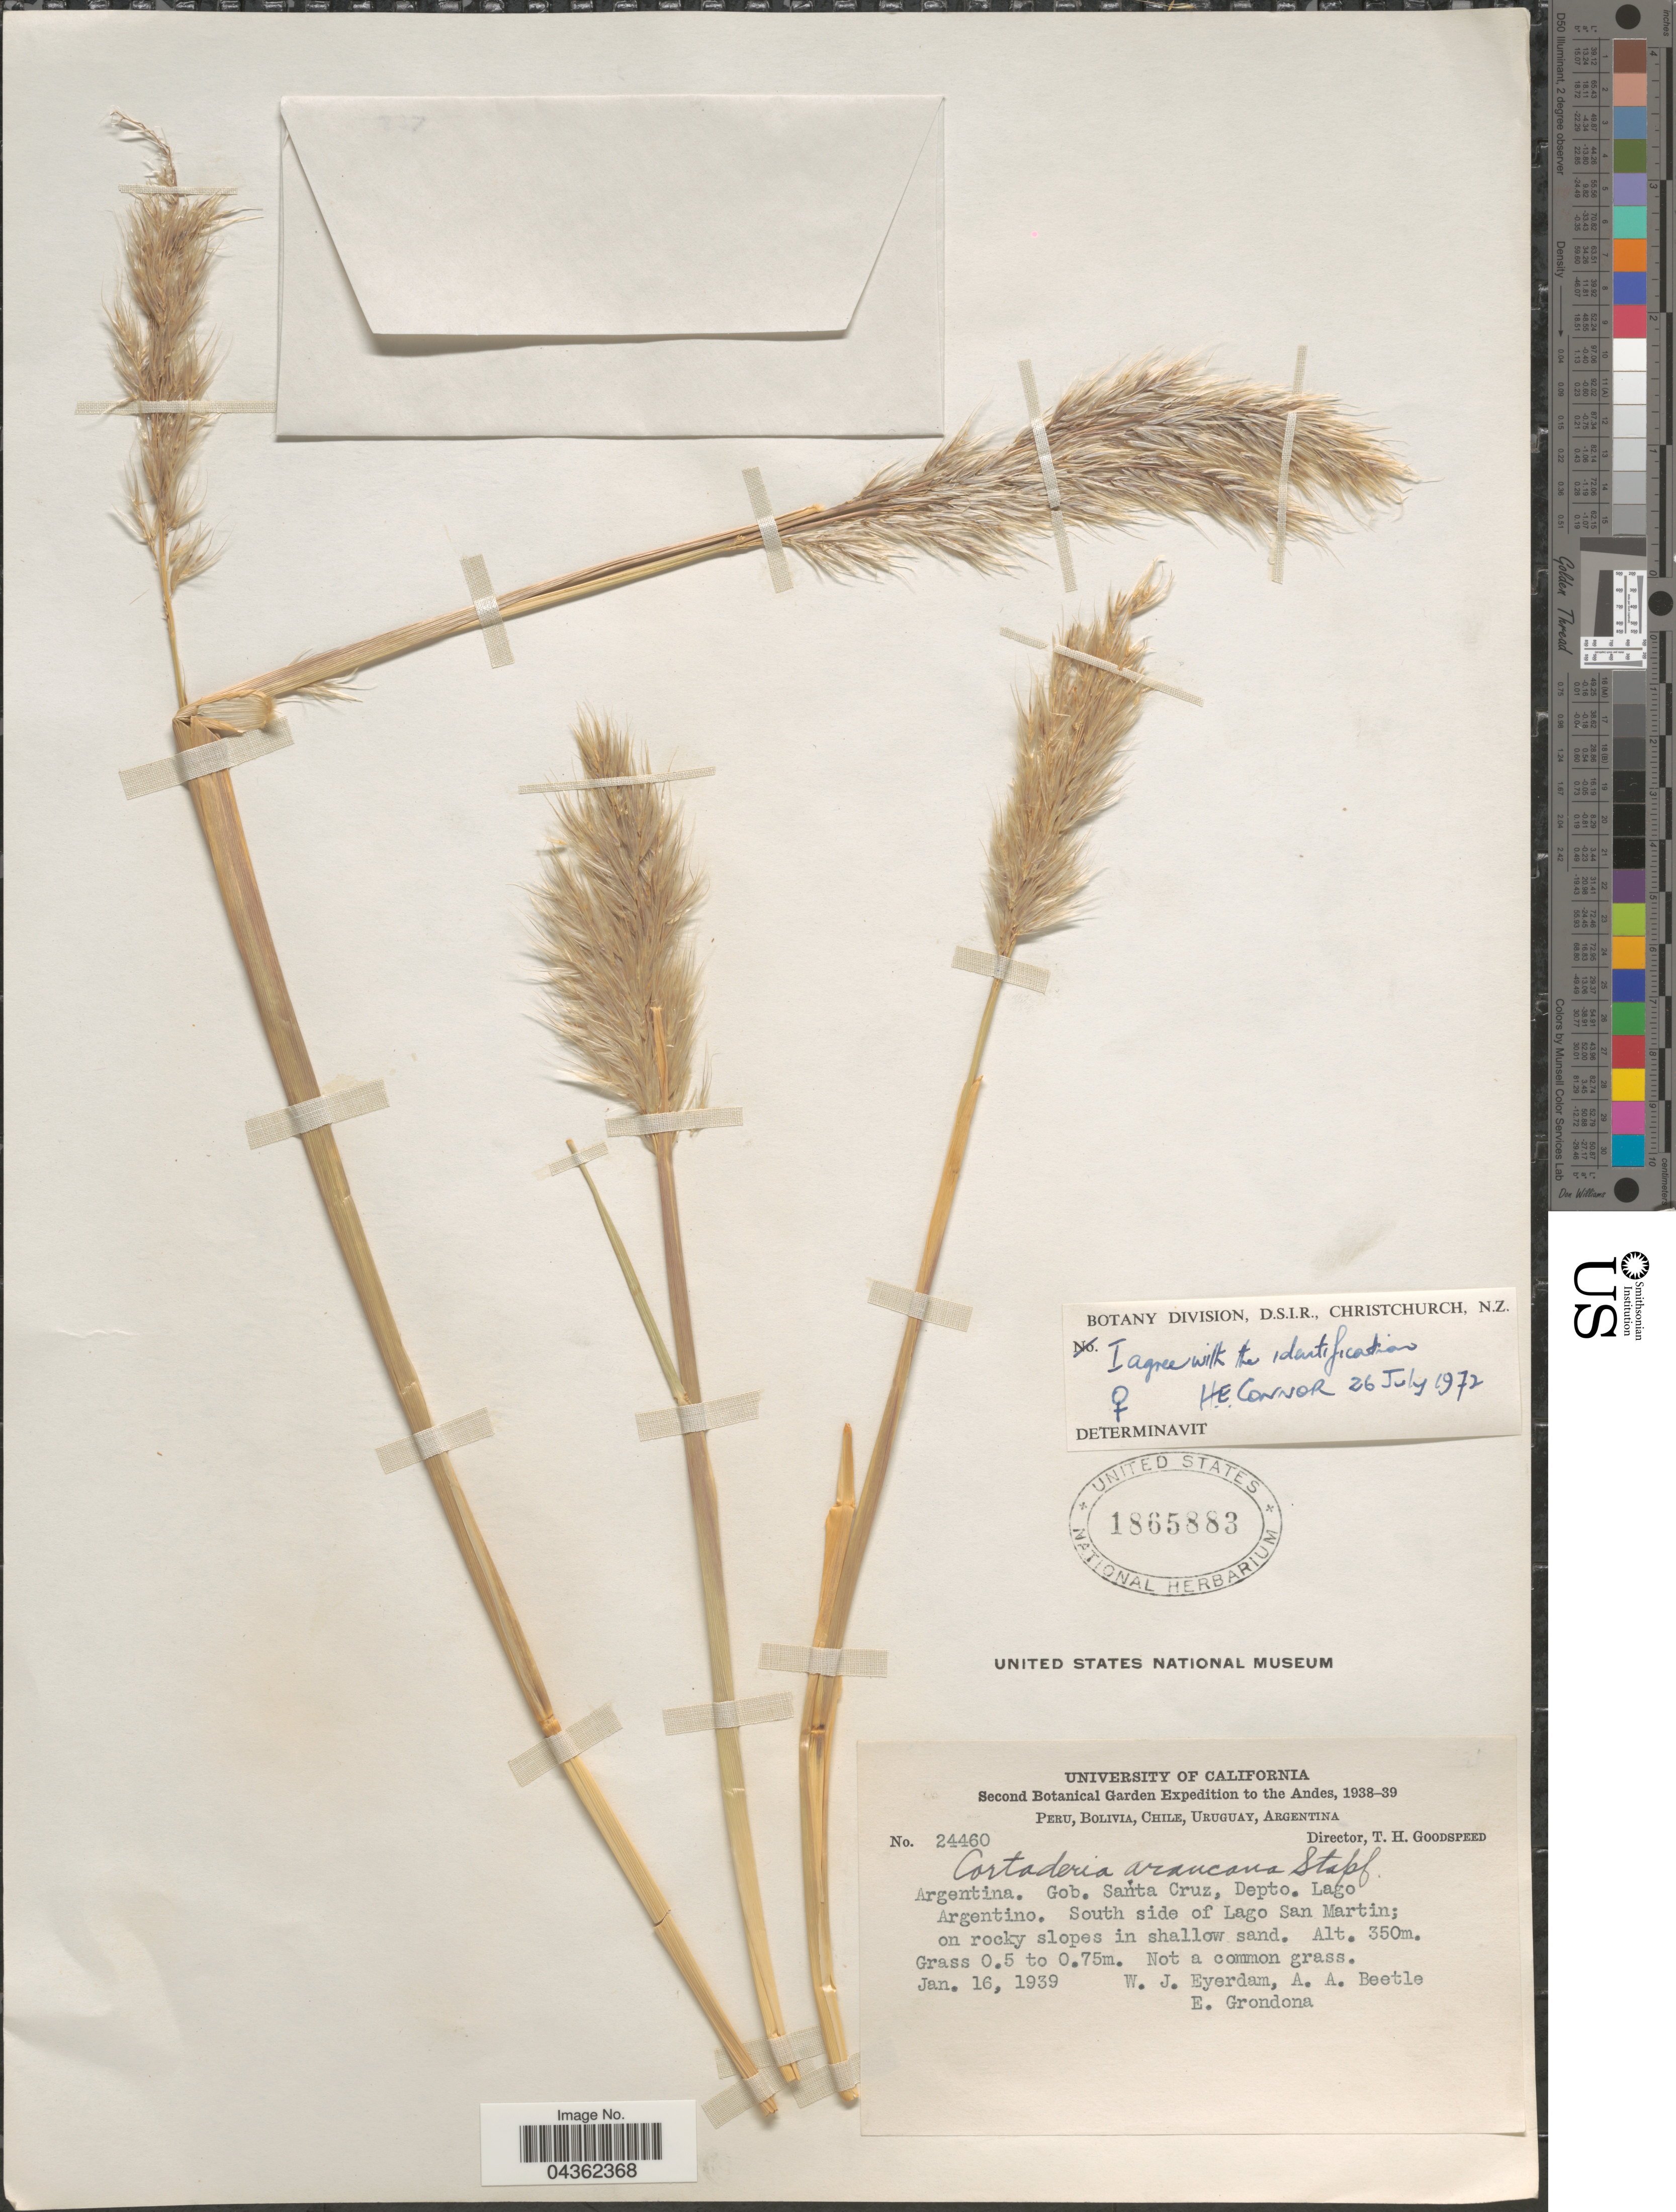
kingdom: Plantae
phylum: Tracheophyta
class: Liliopsida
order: Poales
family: Poaceae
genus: Cortaderia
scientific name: Cortaderia araucana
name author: Stapf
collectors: W. J. Eyerdam, A. A. Beetle & E. Grondona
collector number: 24460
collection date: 1939-01-16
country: Argentina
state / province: Santa Cruz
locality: Gob. Santa Cruz, Depto. Lago Argentino. South side of Lago San Martin.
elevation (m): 350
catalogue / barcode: US 1865883